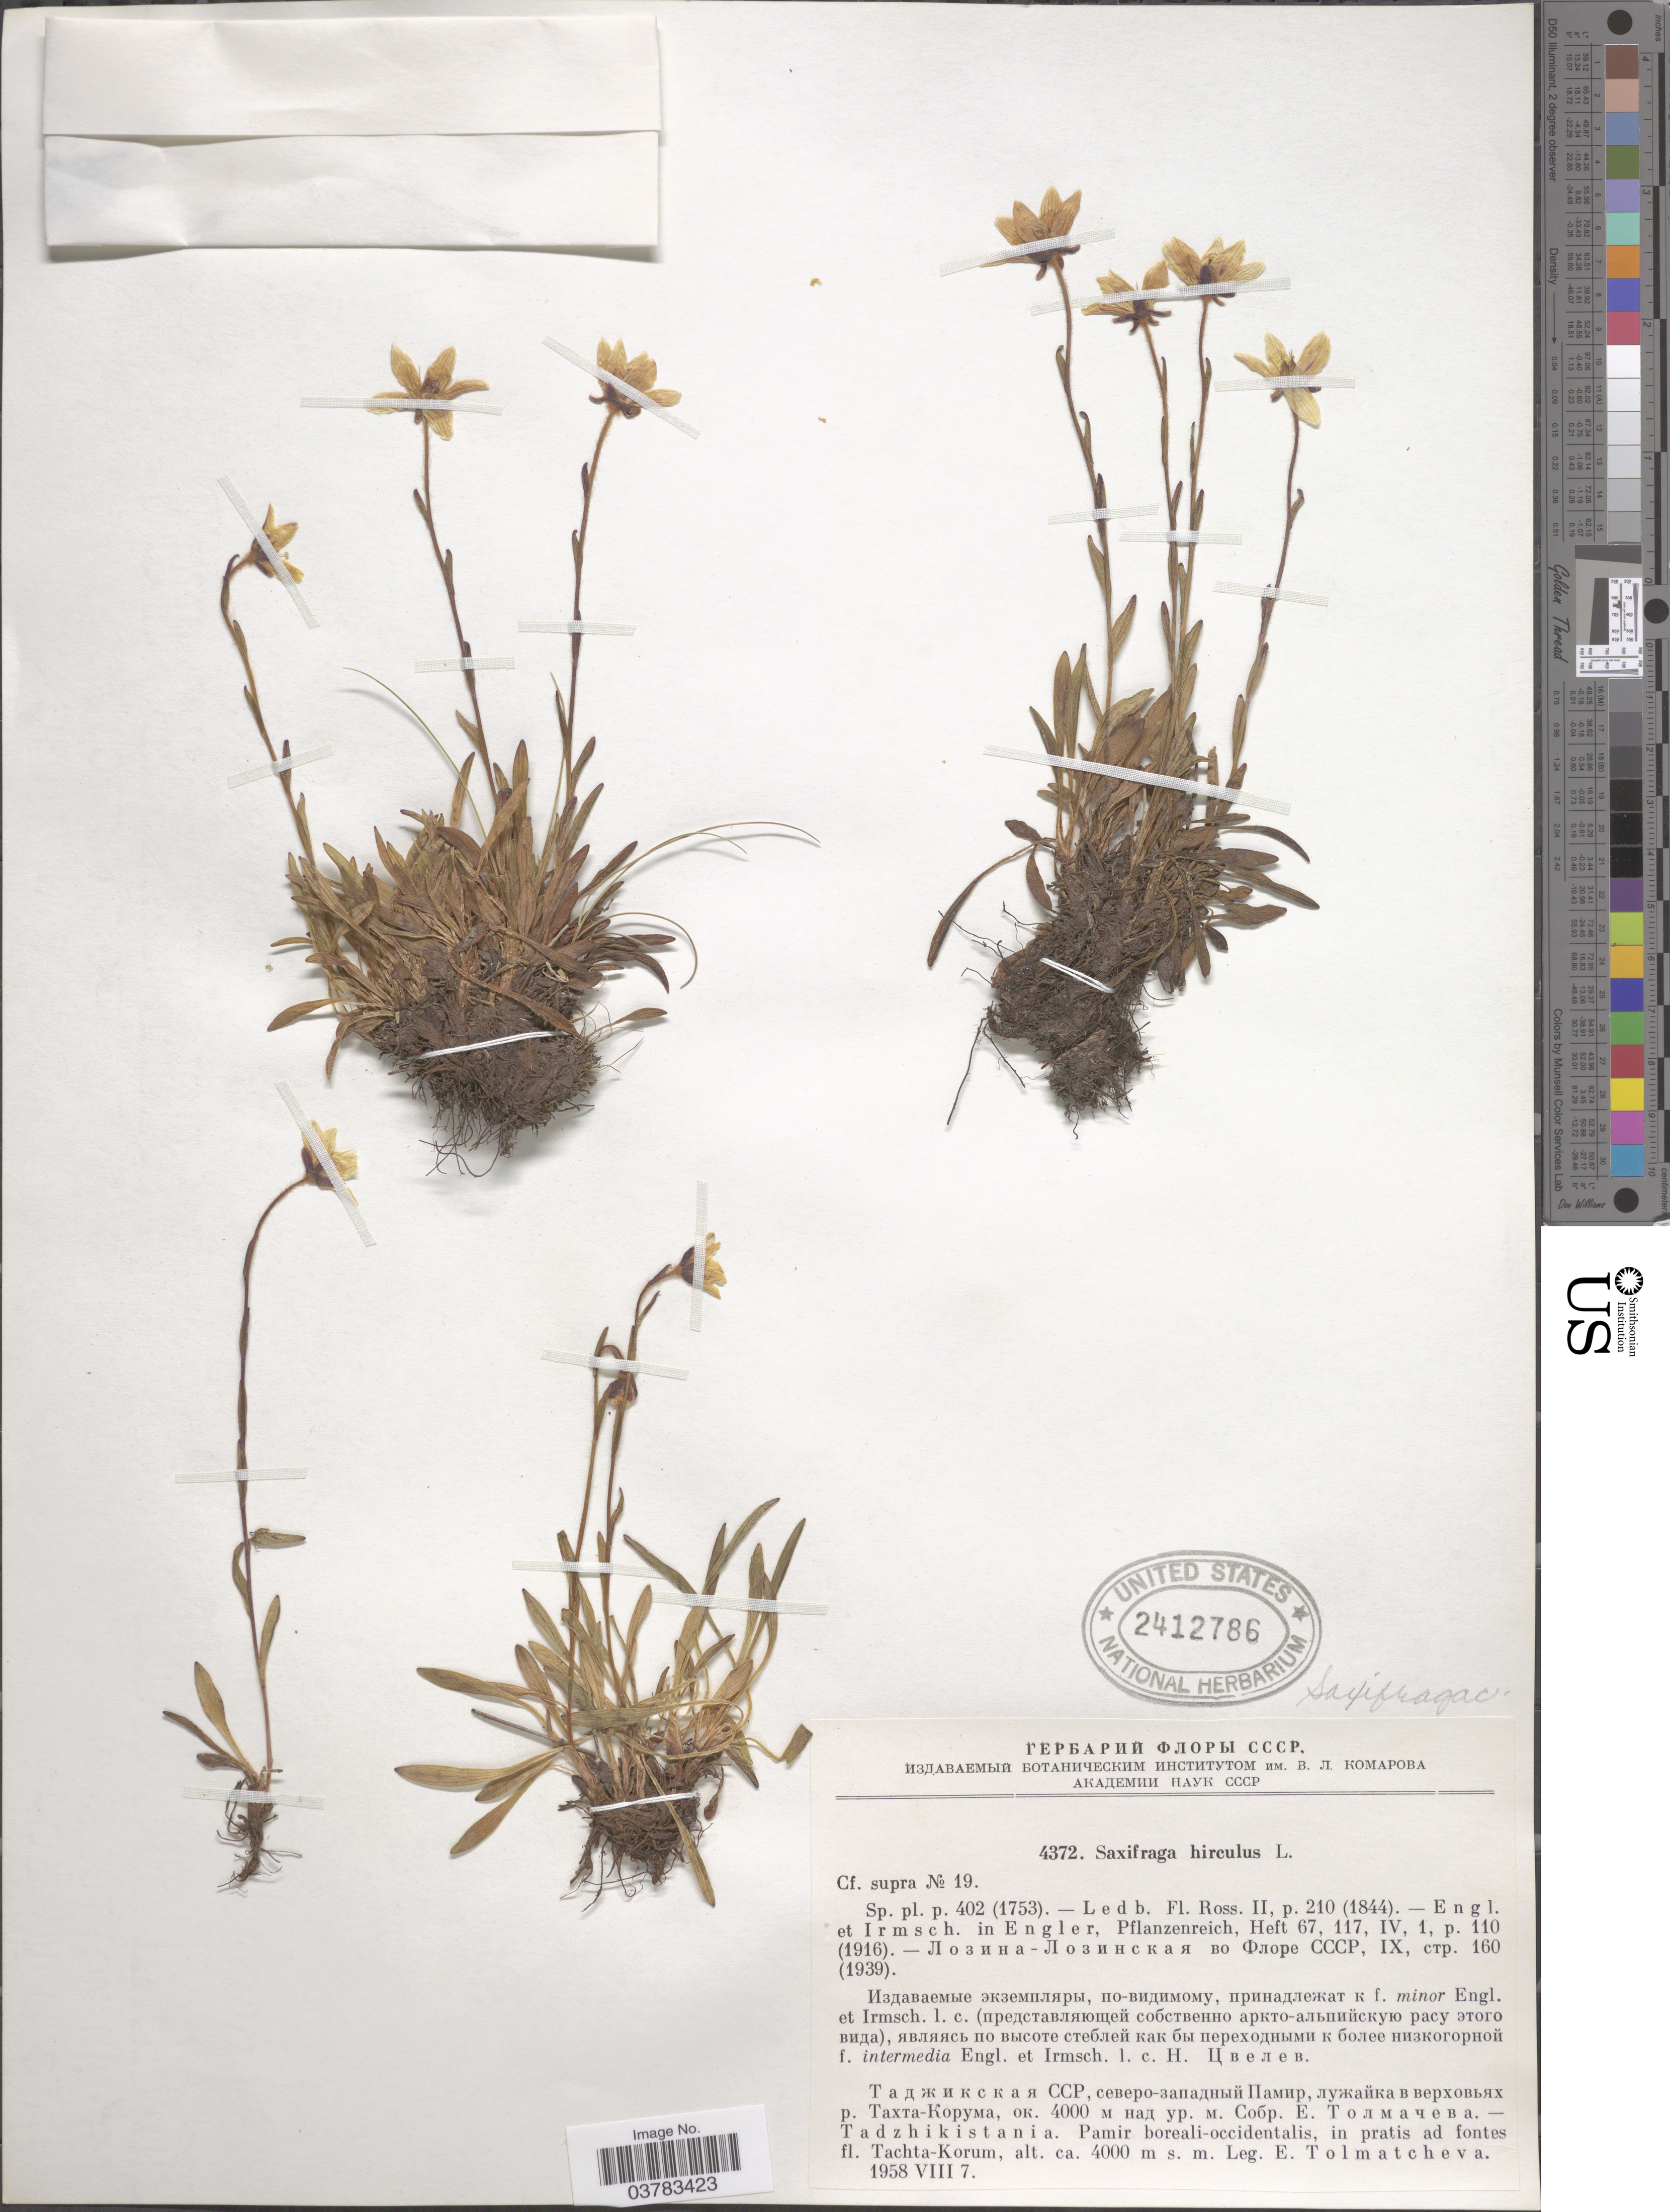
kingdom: Plantae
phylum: Tracheophyta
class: Magnoliopsida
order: Saxifragales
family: Saxifragaceae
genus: Saxifraga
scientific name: Saxifraga hirculus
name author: L.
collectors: E. Tolmatcheva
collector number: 4372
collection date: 1958-08-07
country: Tajikistan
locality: X- Tadzhikistania. Pamir boreali-occidentalis, in pratis ad fontes fl. Tachta-Korum.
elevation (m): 4000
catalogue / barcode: US 2412786